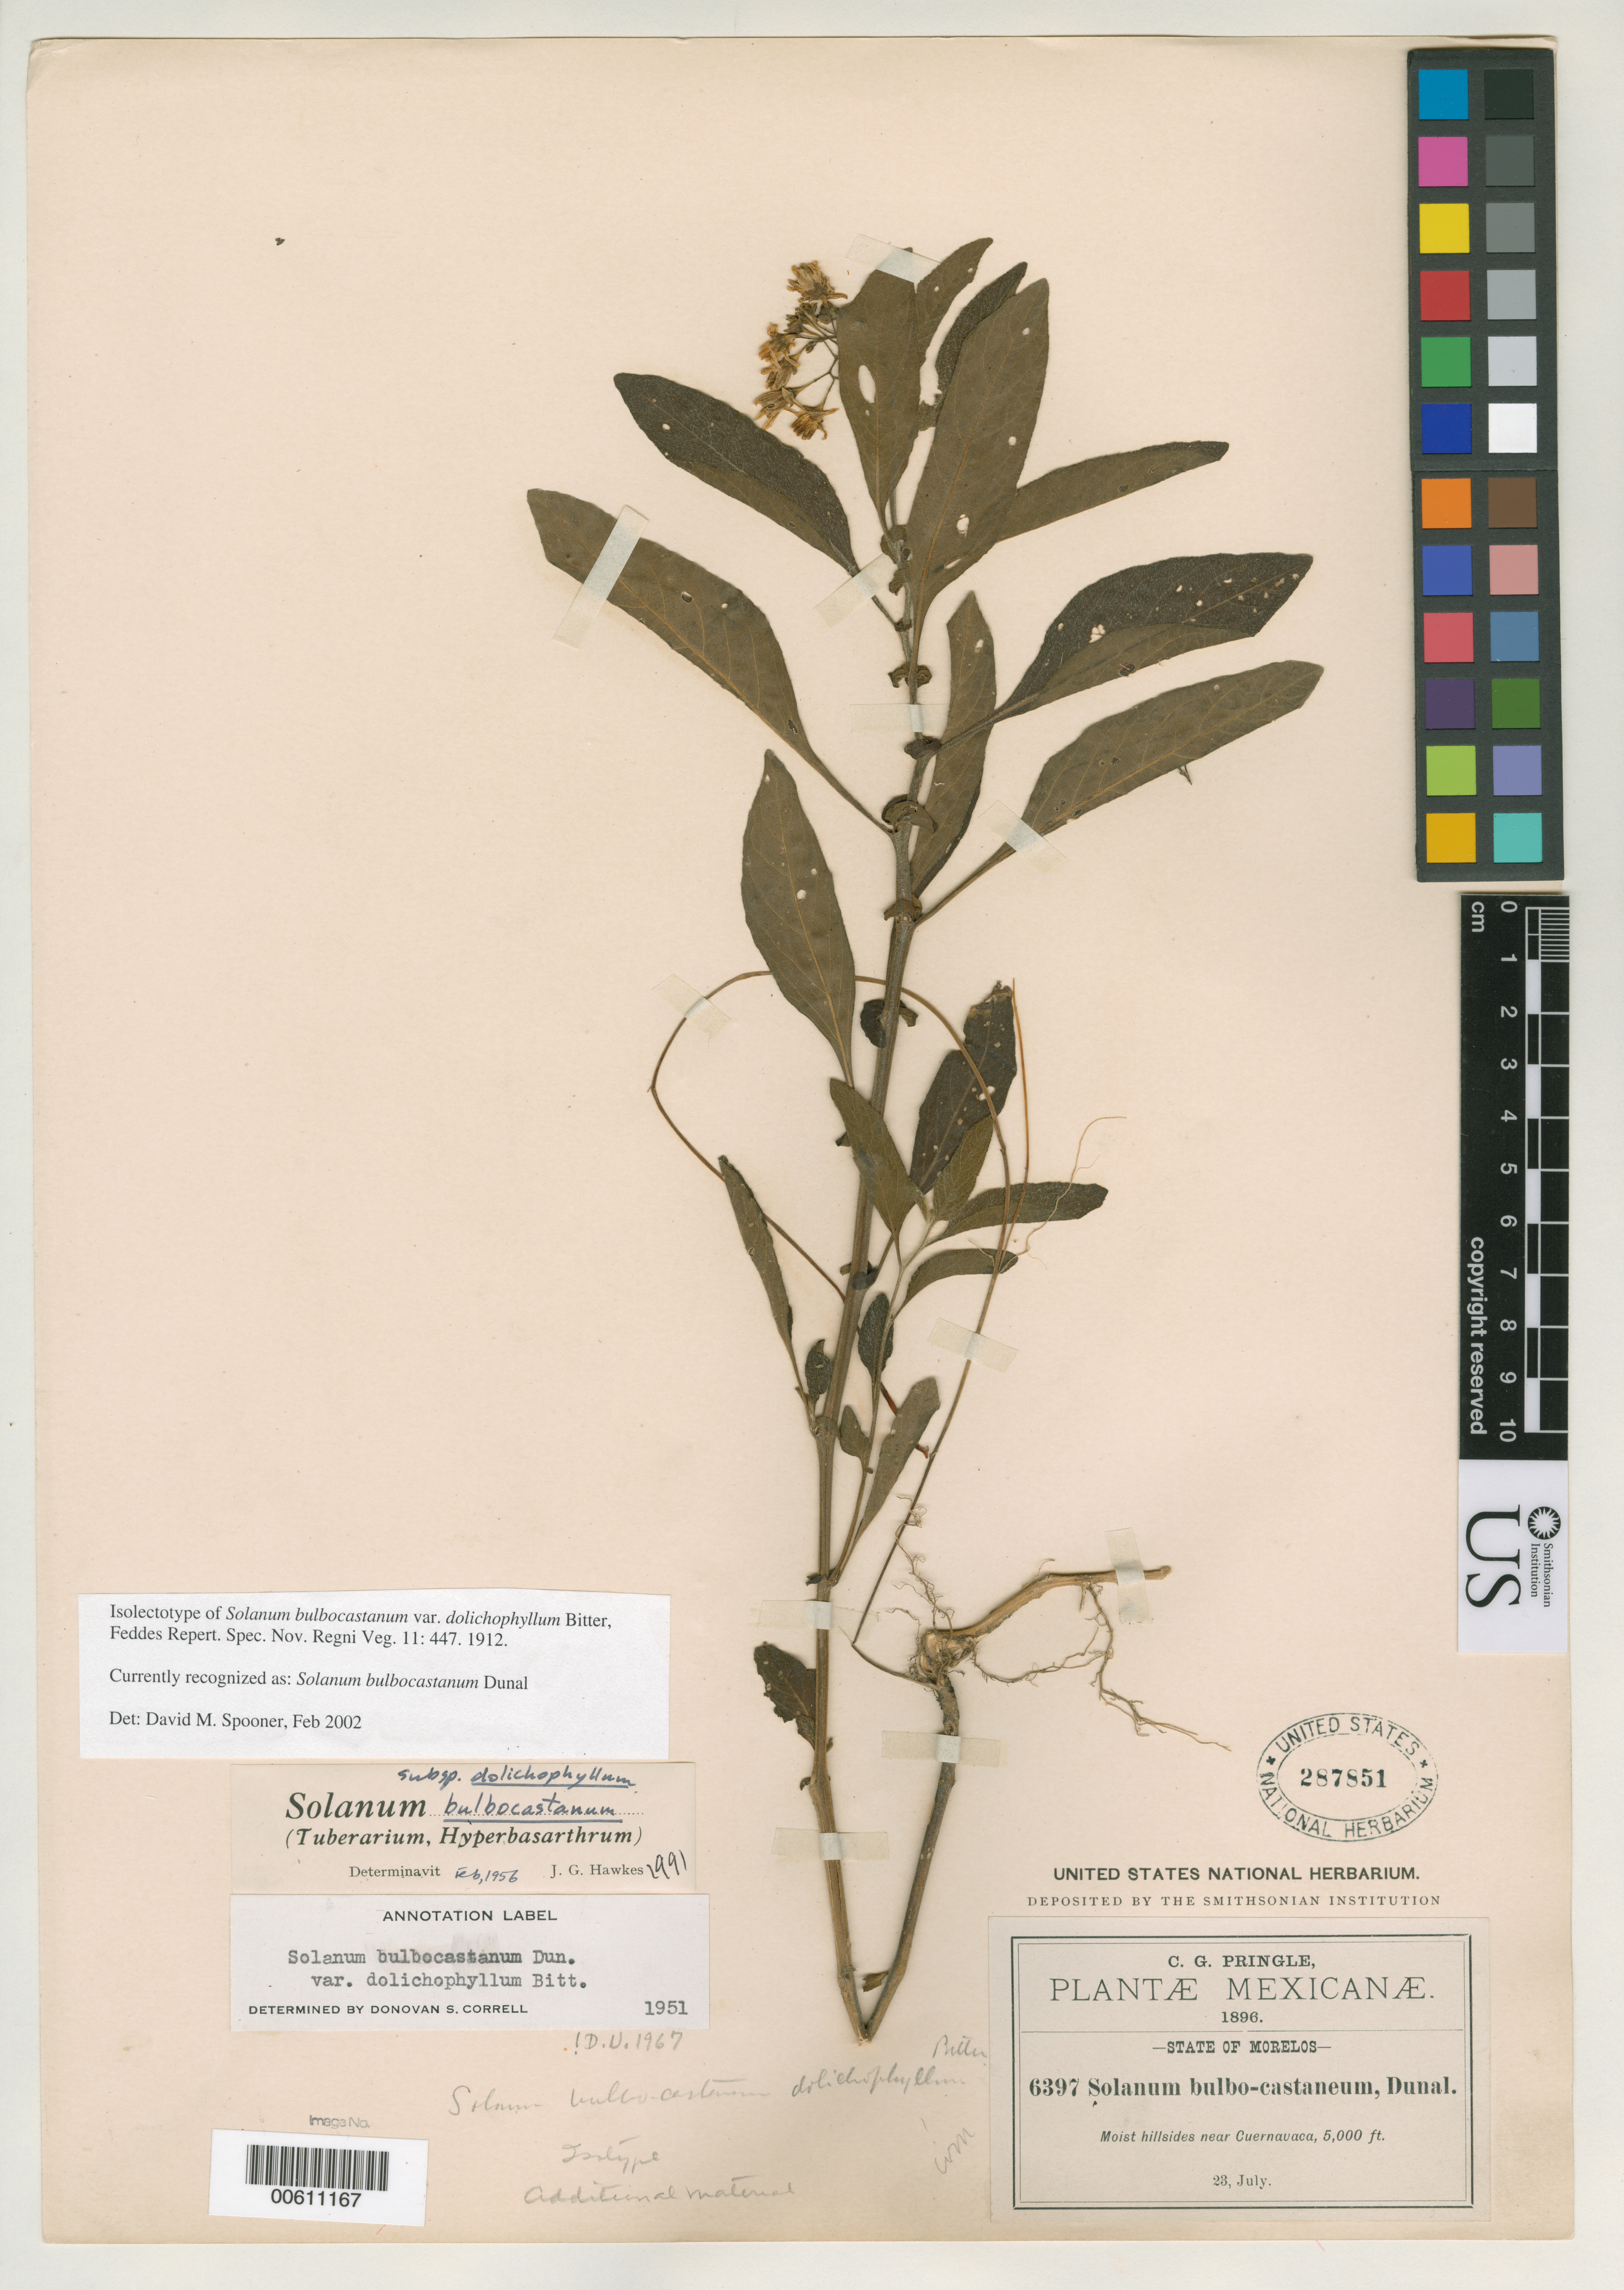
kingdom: Plantae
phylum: Tracheophyta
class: Magnoliopsida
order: Solanales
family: Solanaceae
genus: Solanum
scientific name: Solanum bulbocastanum var. dolichophyllum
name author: Bitter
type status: Isolectotype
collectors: C. G. Pringle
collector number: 6397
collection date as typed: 23 Jul 1896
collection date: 1896-07-23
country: Mexico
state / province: Morelos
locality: Cuernavaca.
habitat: Moist hillsides.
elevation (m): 1524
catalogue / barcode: US 287851